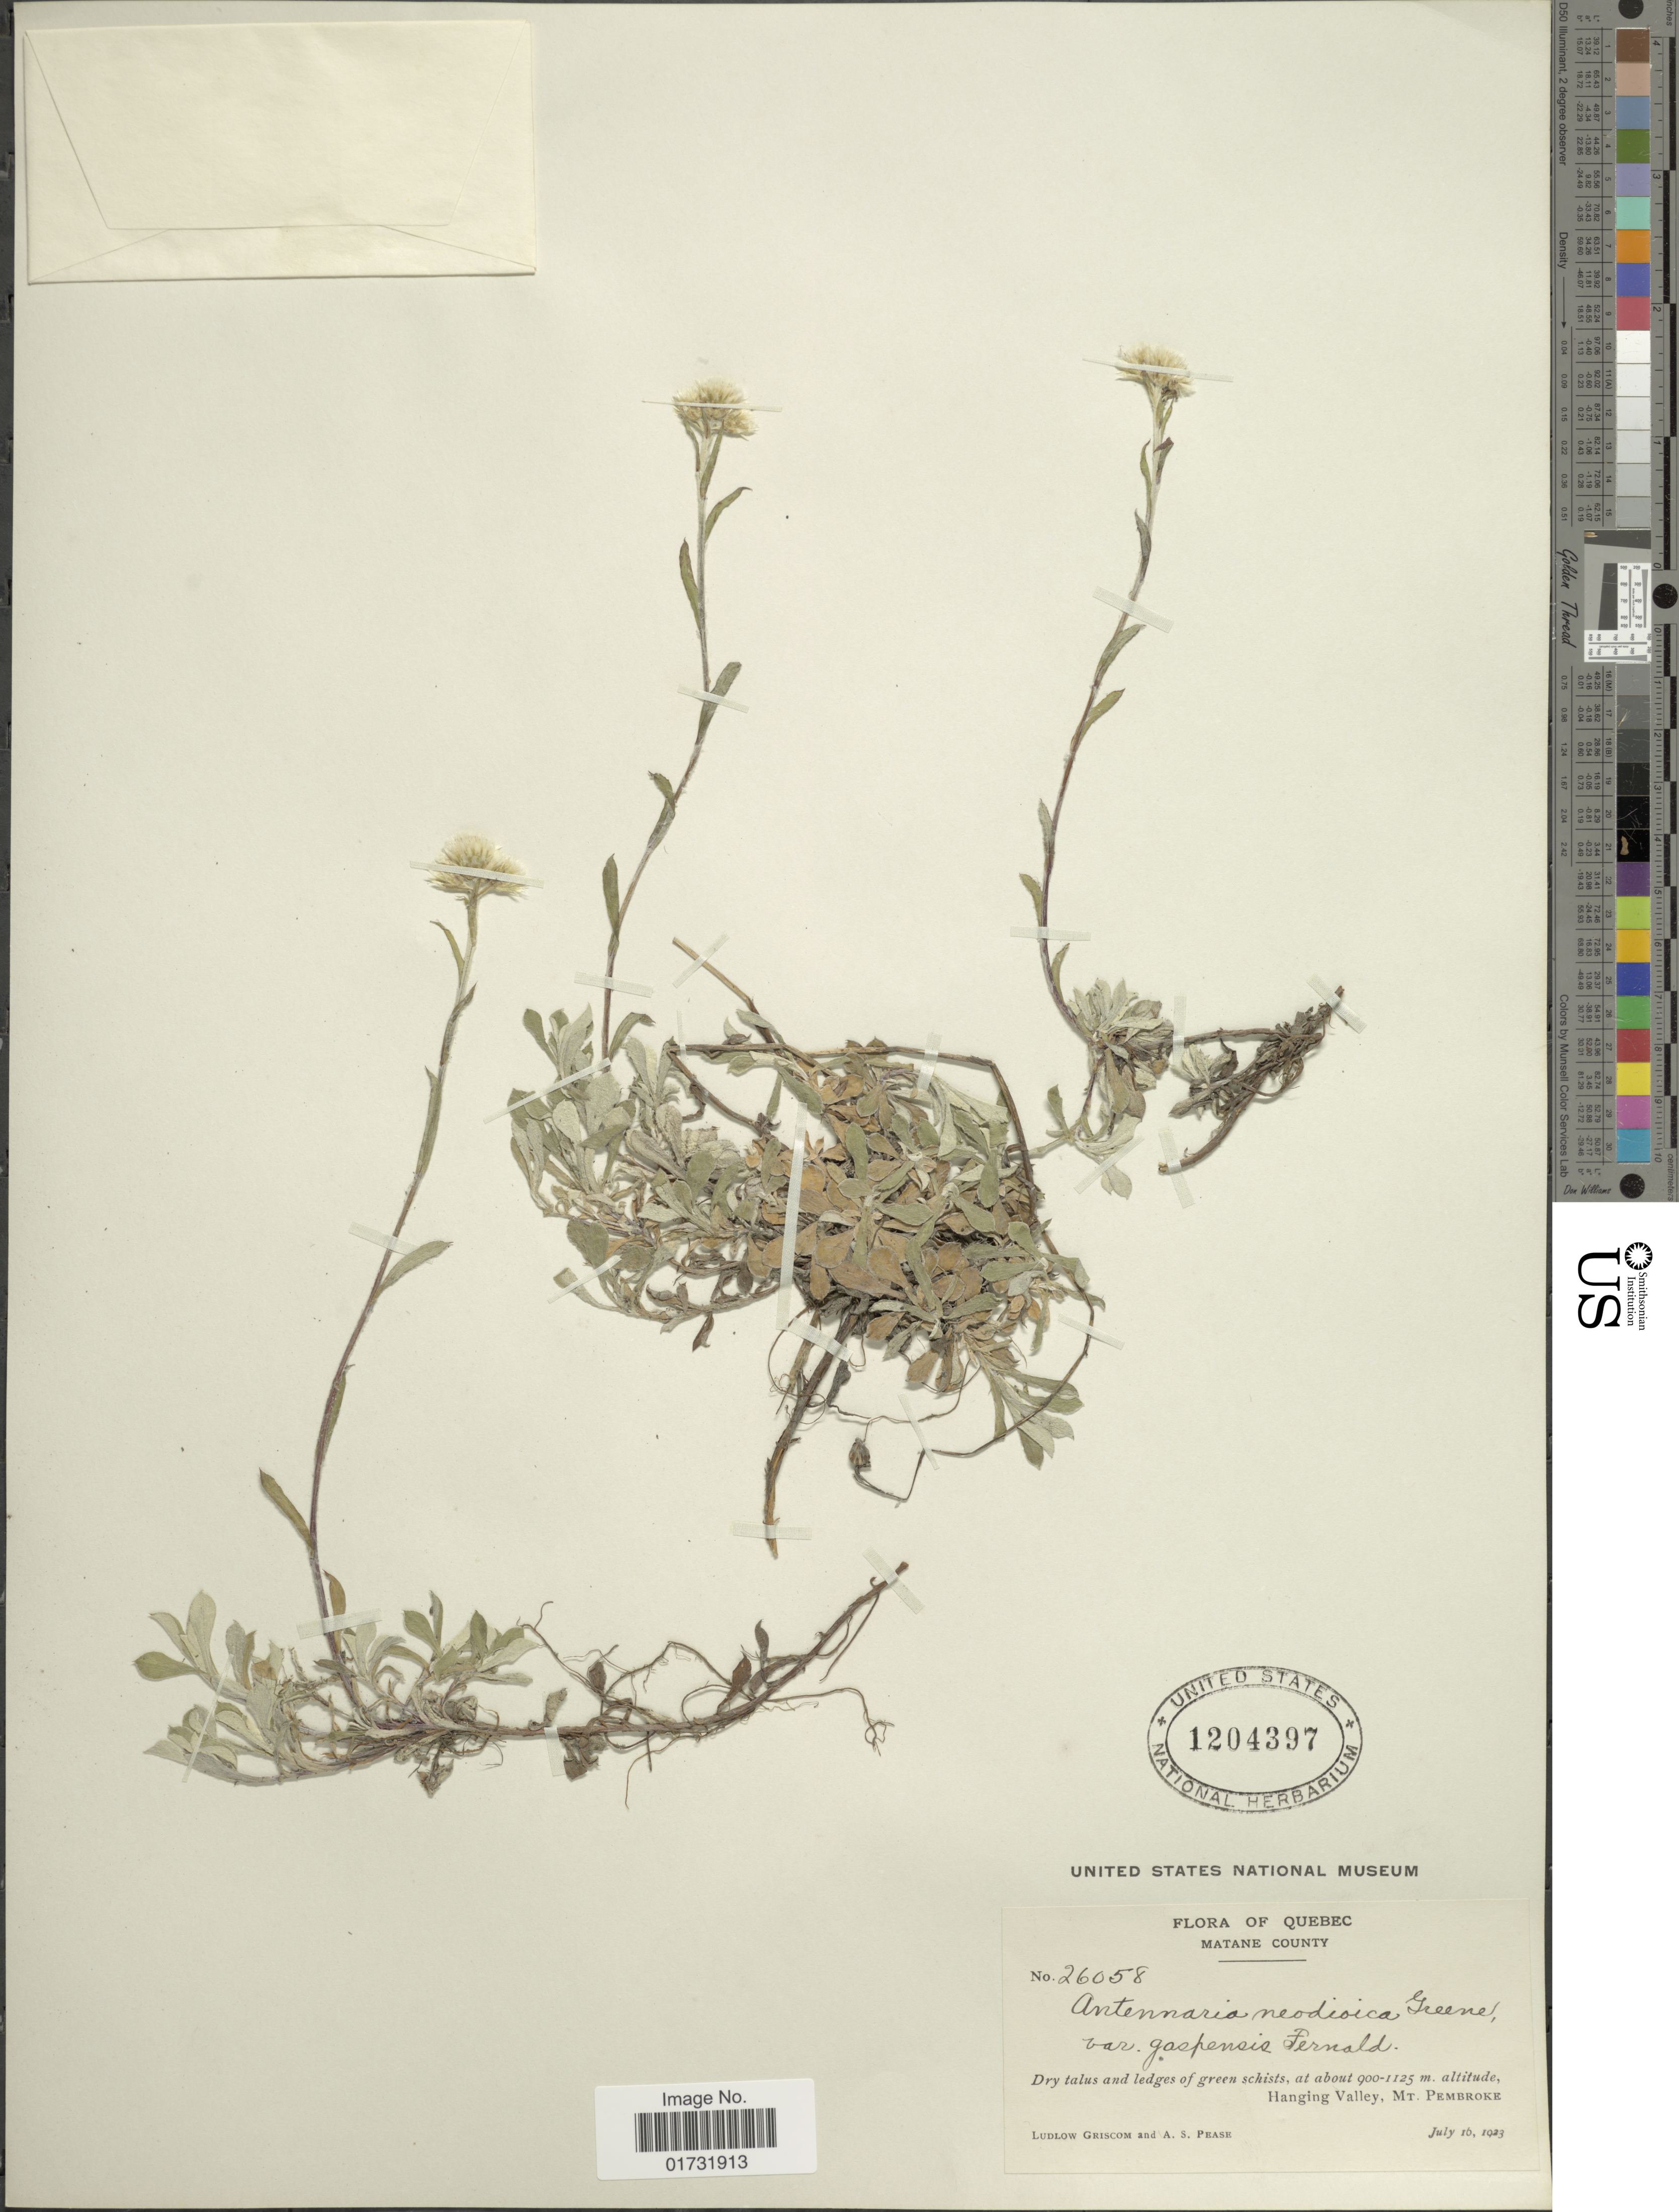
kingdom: Plantae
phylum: Tracheophyta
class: Magnoliopsida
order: Asterales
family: Asteraceae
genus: Antennaria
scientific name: Antennaria neodioica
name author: Greene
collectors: L. Griscom & A. S. Pease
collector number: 26058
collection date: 1923-07-16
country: Canada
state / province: Quebec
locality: Matane County. Hanging Valley, Mt. Pembroke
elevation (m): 900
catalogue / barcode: US 1204397